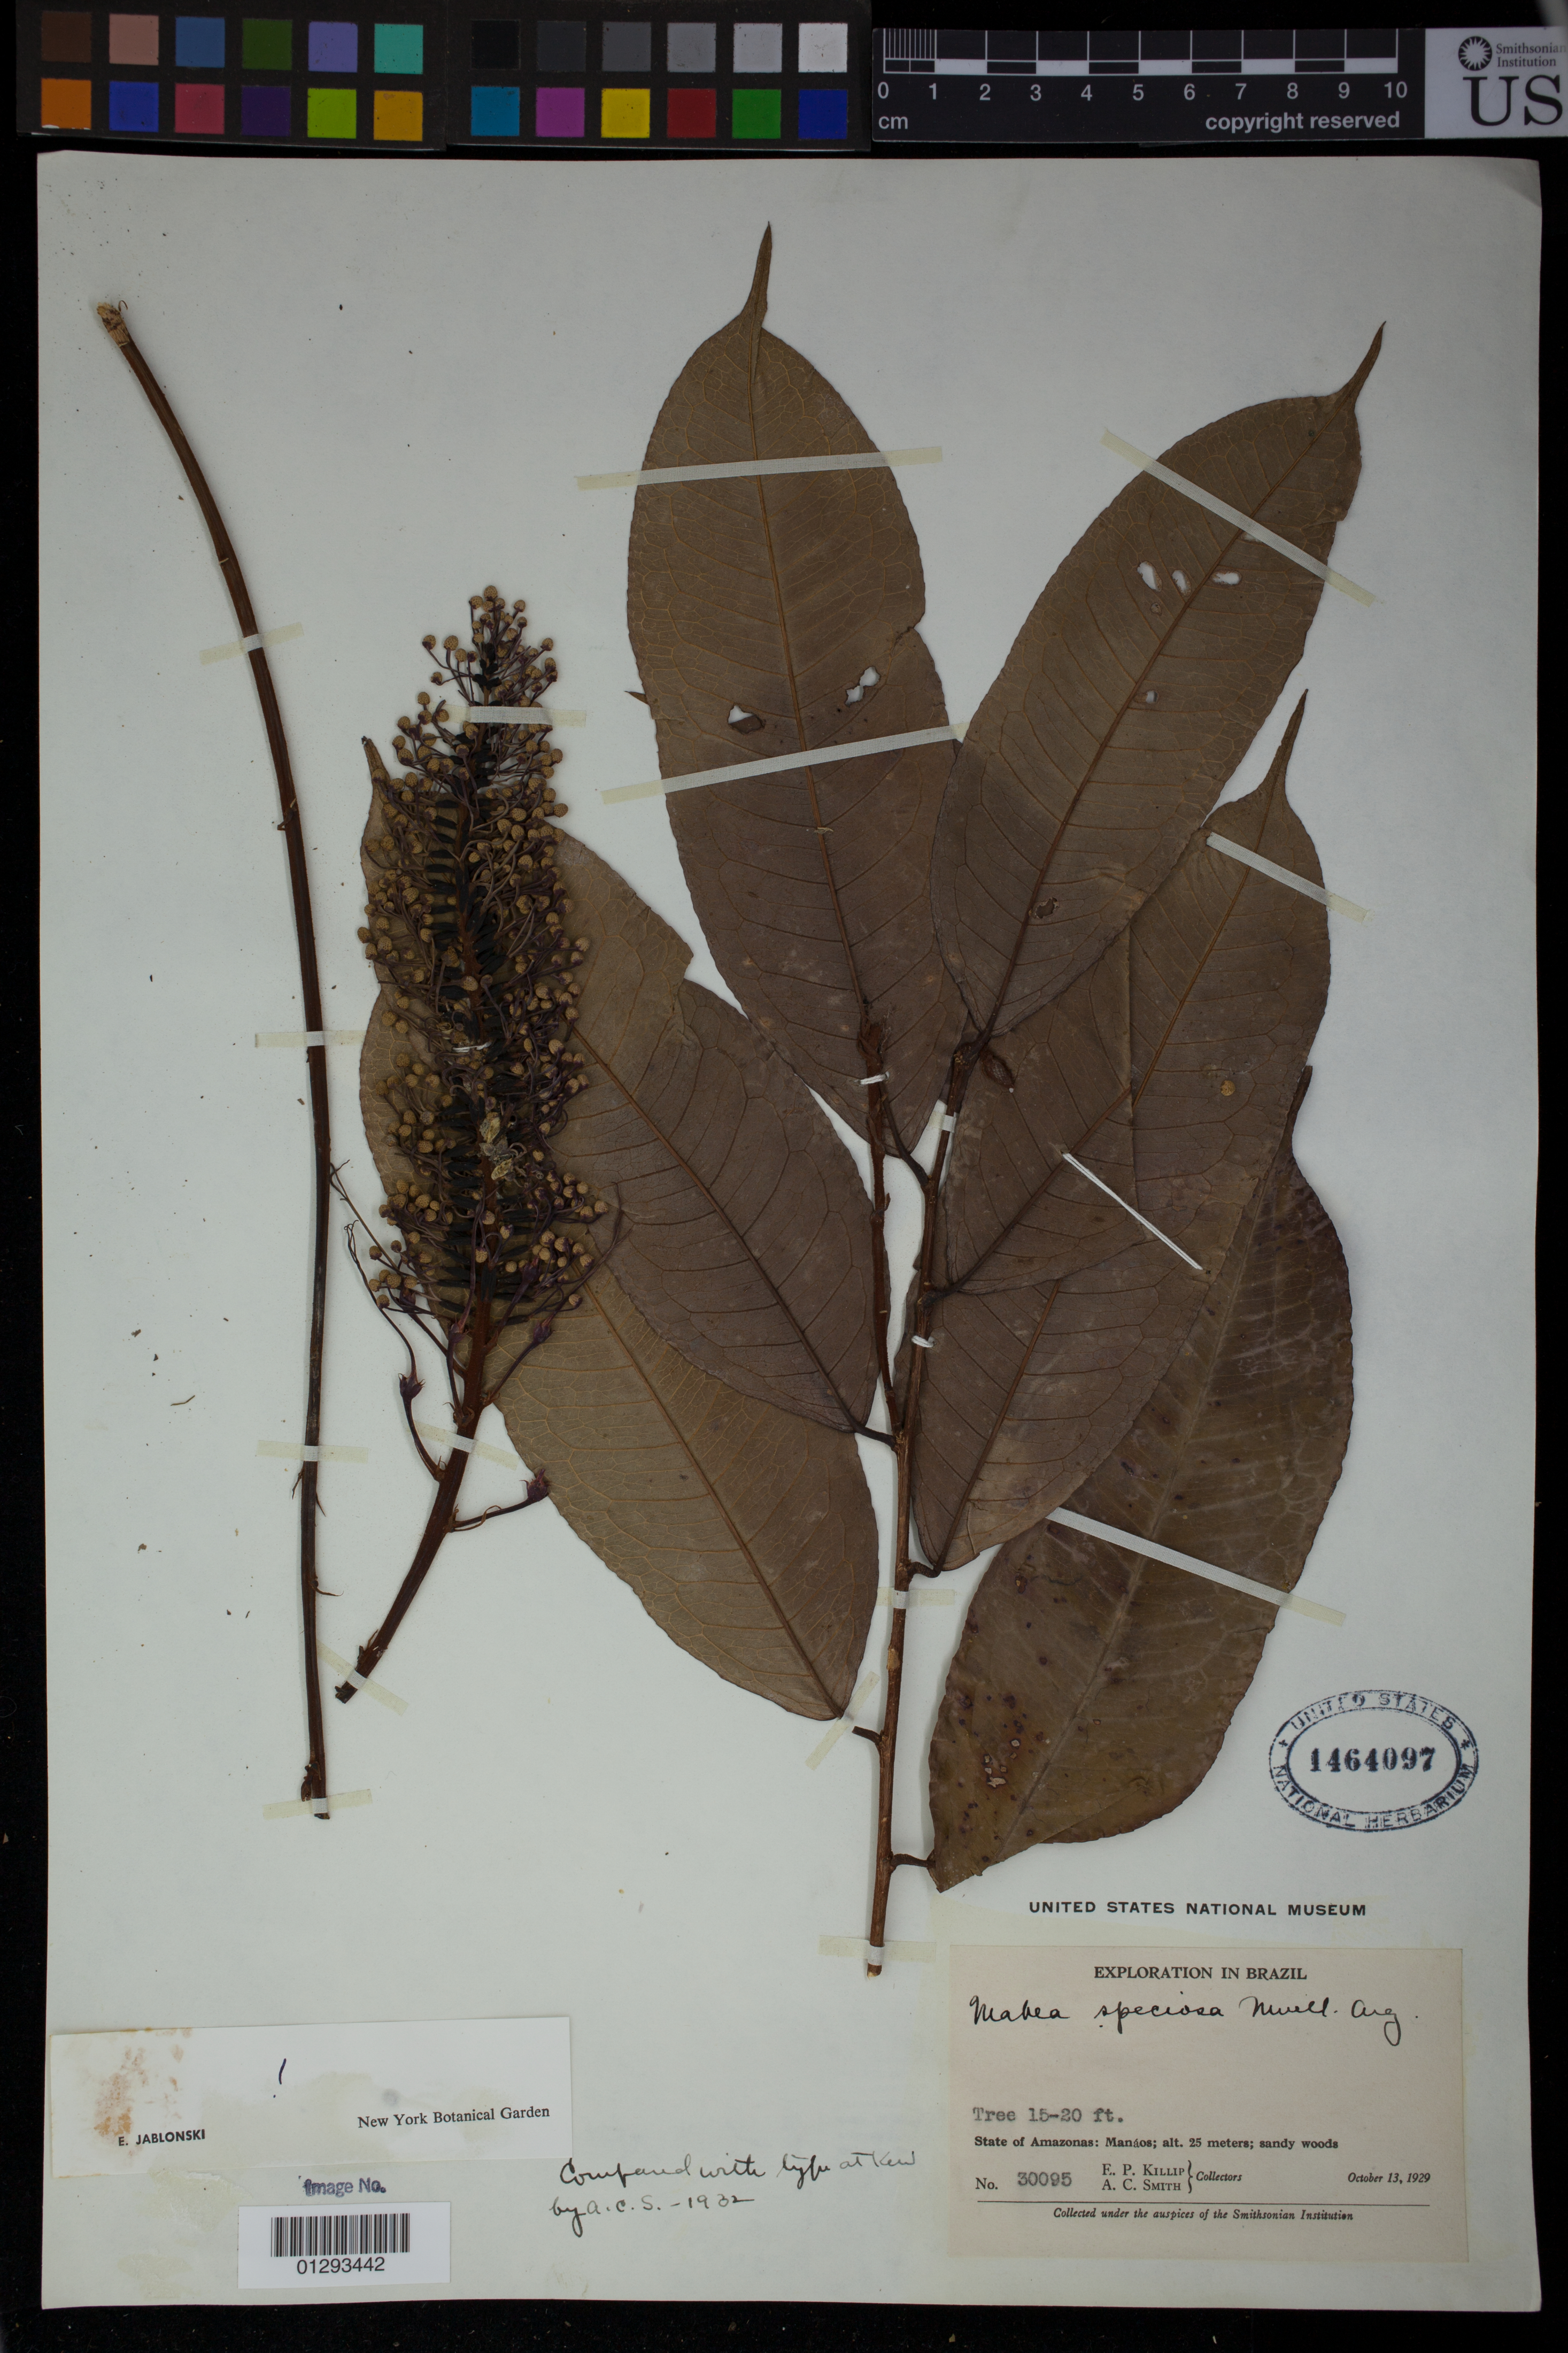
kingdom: Plantae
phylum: Tracheophyta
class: Magnoliopsida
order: Malpighiales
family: Euphorbiaceae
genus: Mabea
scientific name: Mabea speciosa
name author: Müll. Arg.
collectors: E. P. Killip & A. C. Smith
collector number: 30095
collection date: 1929-10-13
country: Brazil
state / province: Amazonas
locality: Manaos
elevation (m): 25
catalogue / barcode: US 1464097